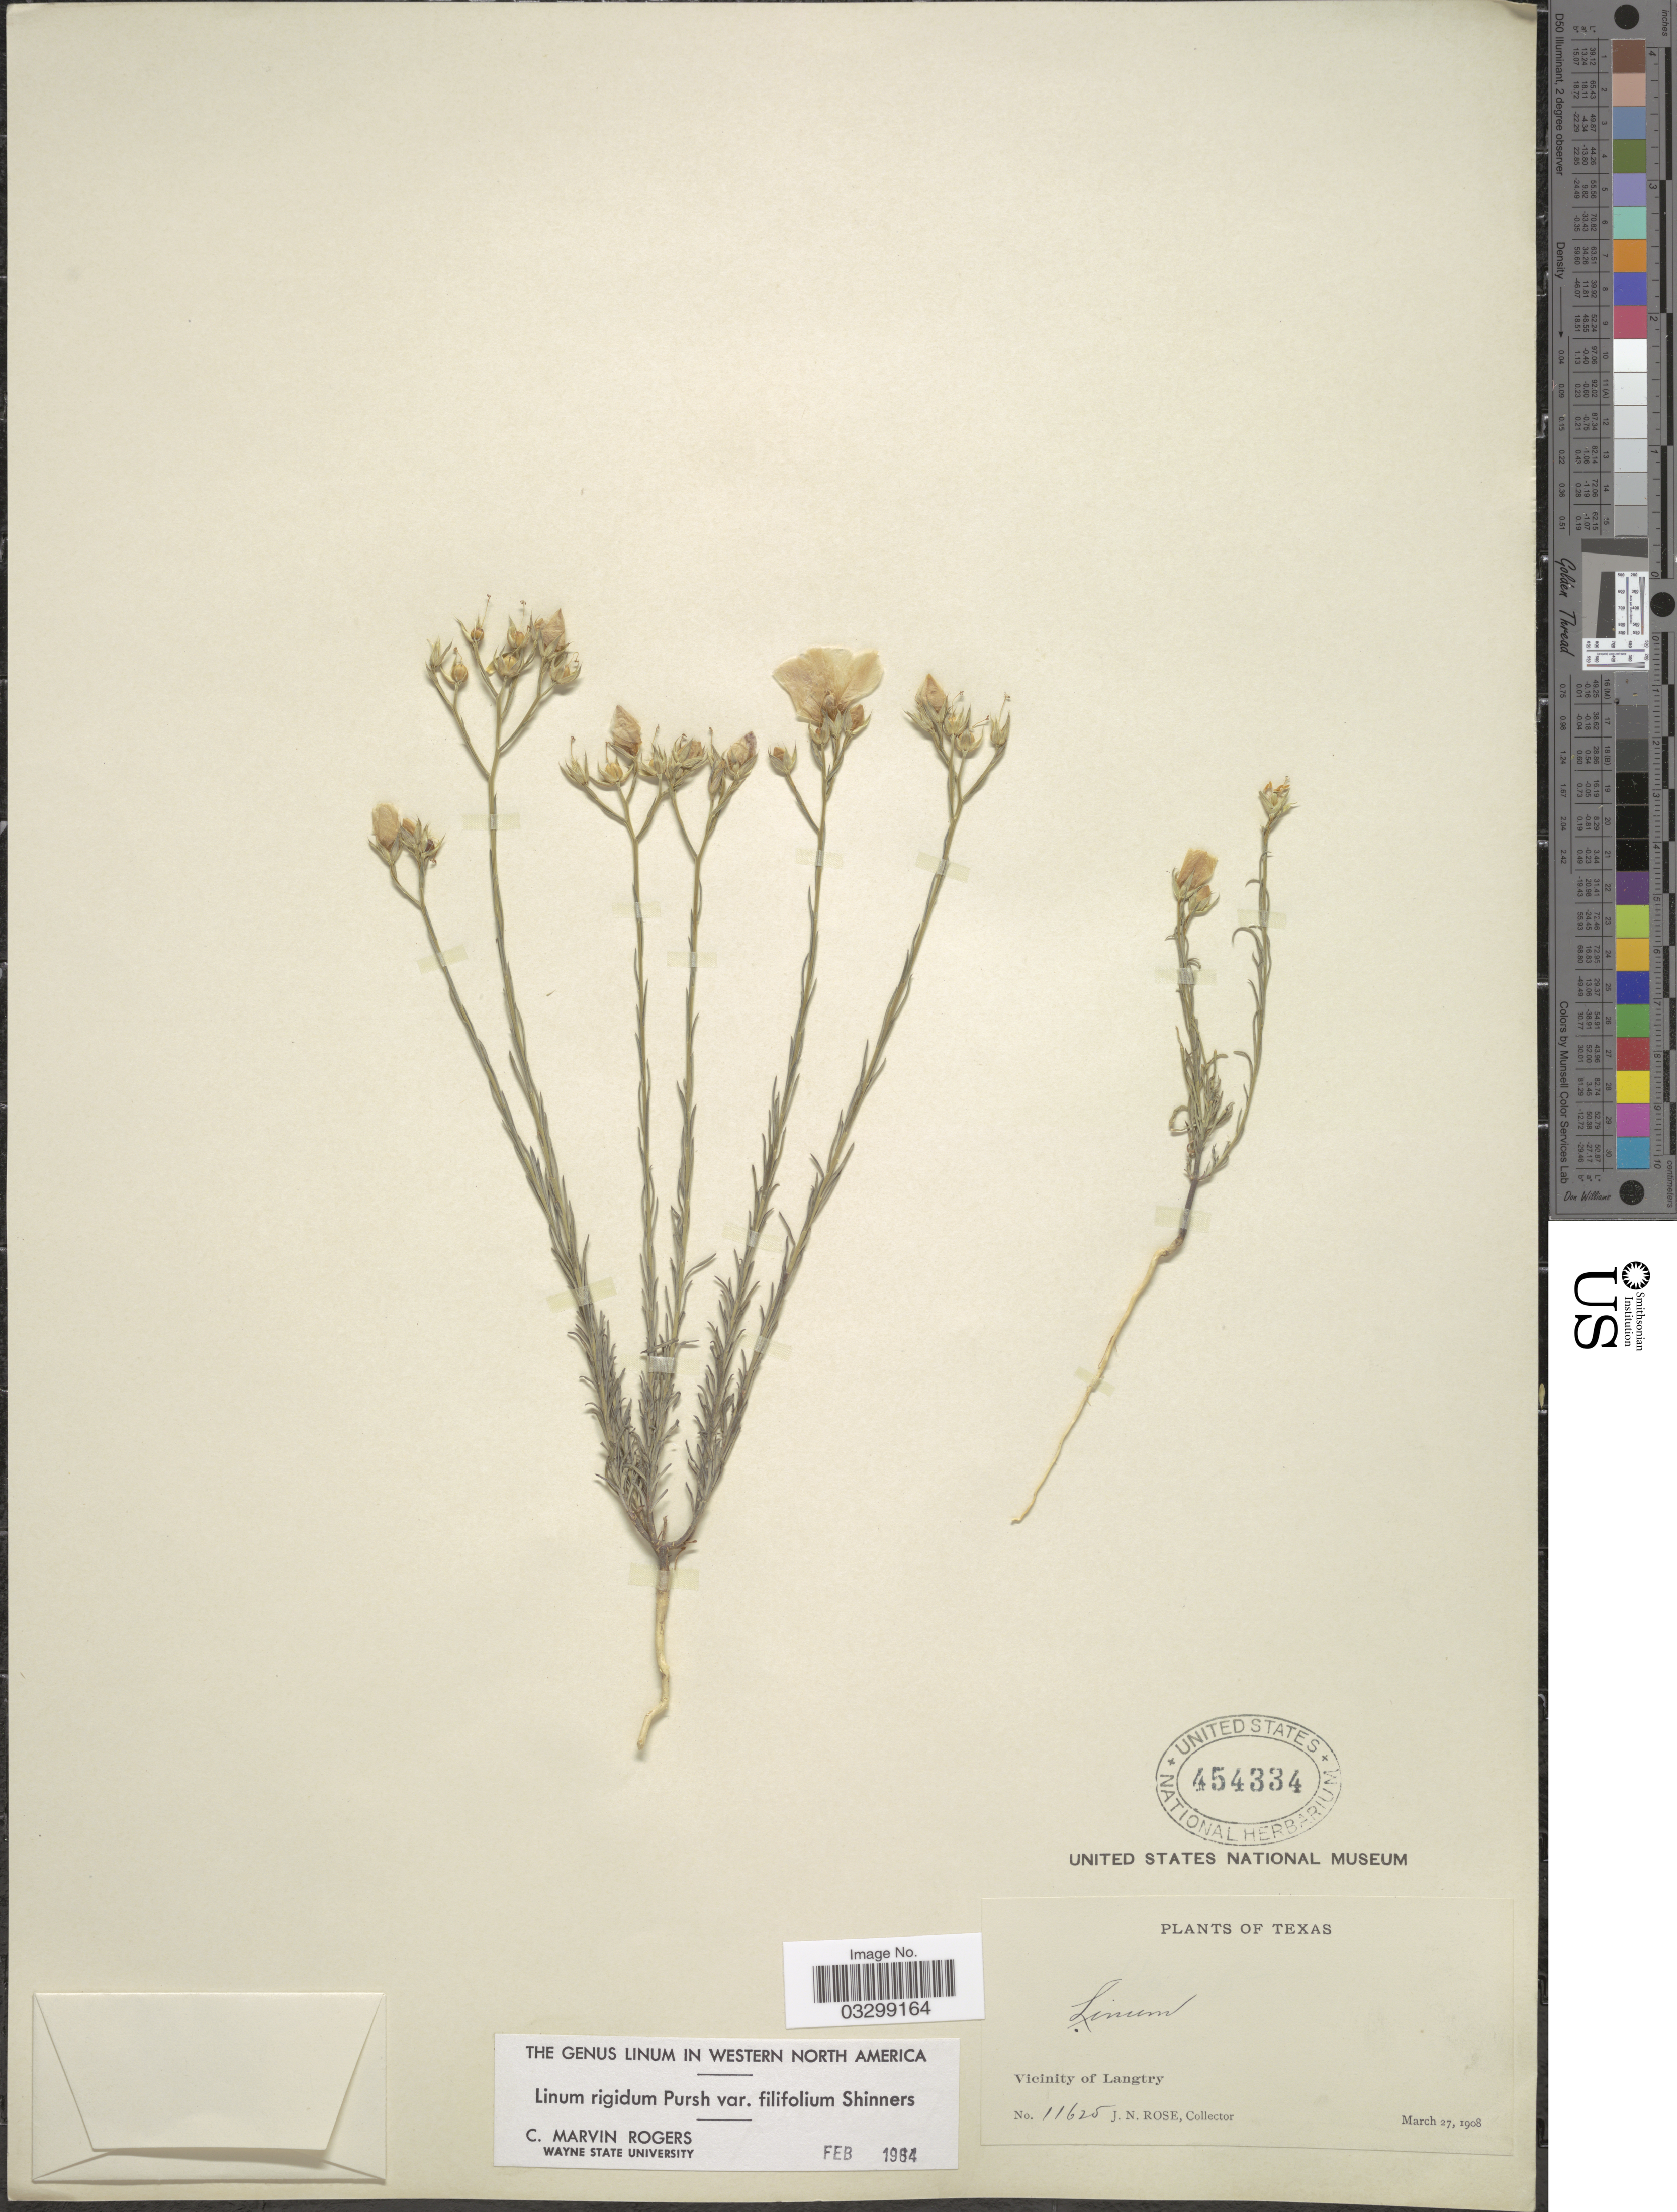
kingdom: Plantae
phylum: Tracheophyta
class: Magnoliopsida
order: Malpighiales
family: Linaceae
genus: Linum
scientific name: Linum rigidum var. filifolium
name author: Pursh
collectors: J. N. Rose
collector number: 11625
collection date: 1908-03-27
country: United States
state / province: Texas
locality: Vicinity of Langtry.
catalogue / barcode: US 454334